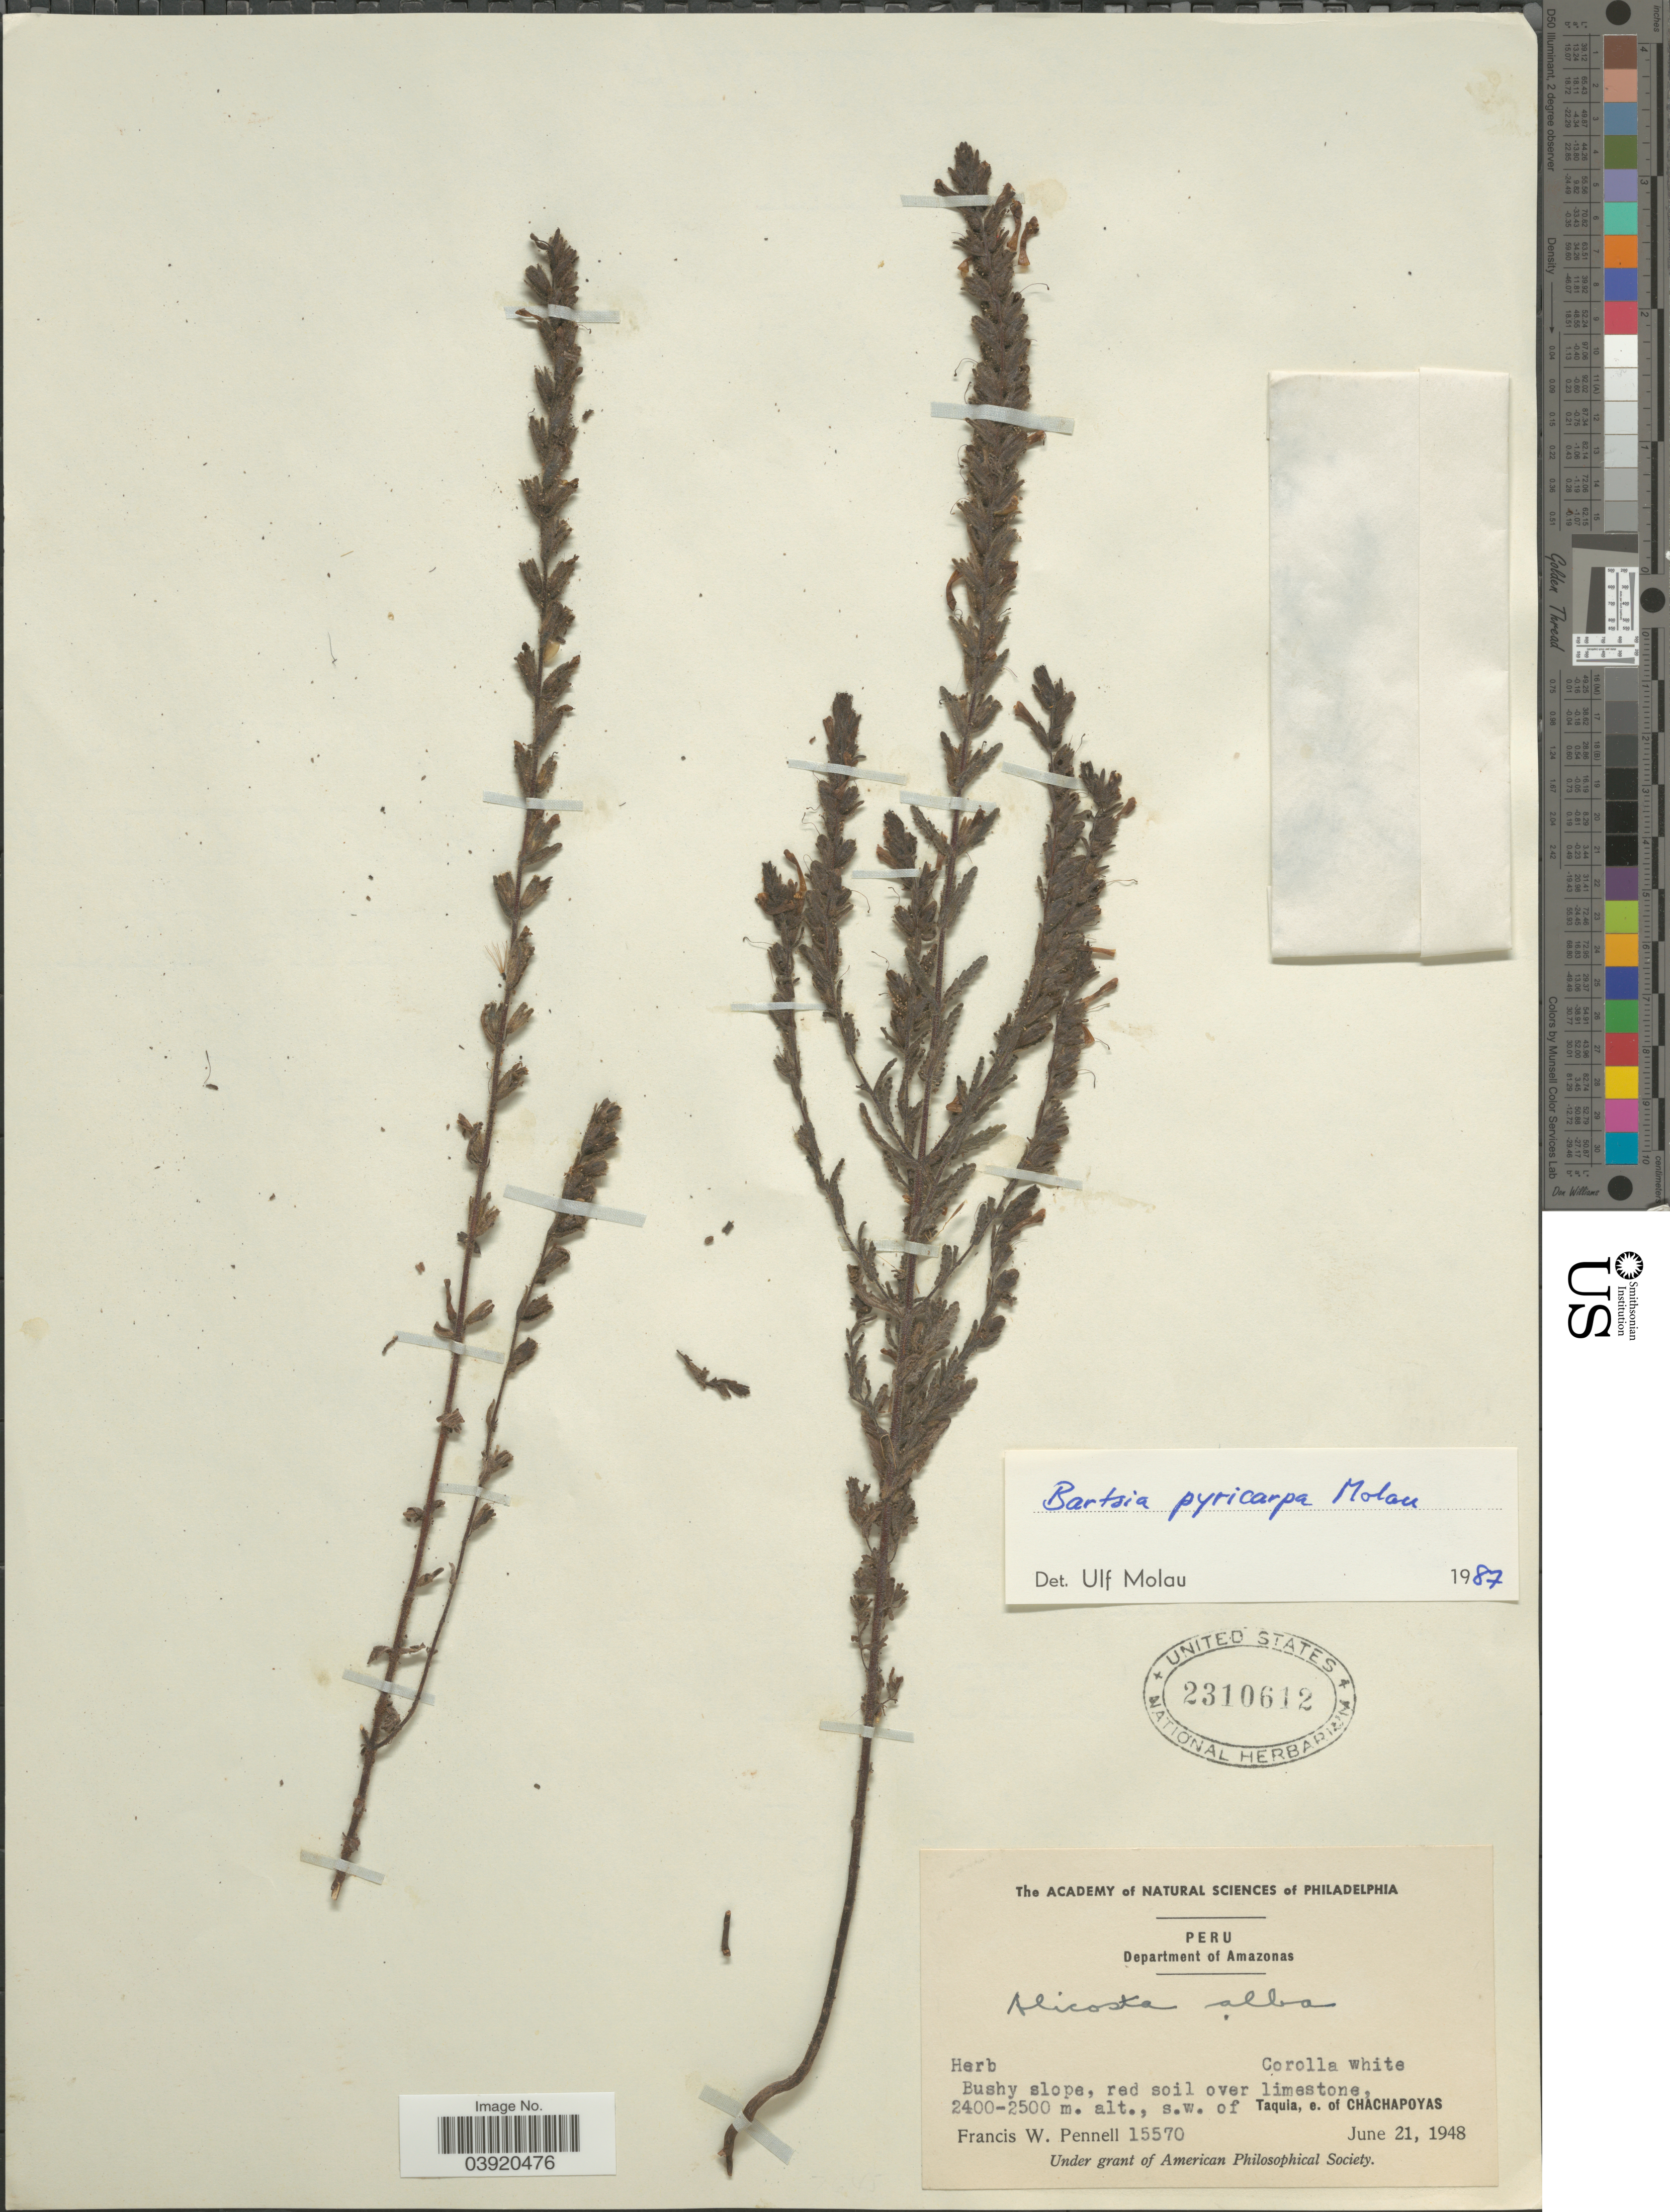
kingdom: Plantae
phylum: Tracheophyta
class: Magnoliopsida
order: Lamiales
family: Orobanchaceae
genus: Bartsia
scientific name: Bartsia pyricarpa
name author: Molau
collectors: F. W. Pennell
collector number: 15570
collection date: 1948-06-21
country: Peru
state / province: Amazonas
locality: Department of Amazonas. S.w. of Taquila, e. of Chachapoyas.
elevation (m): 2400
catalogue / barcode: US 2310612